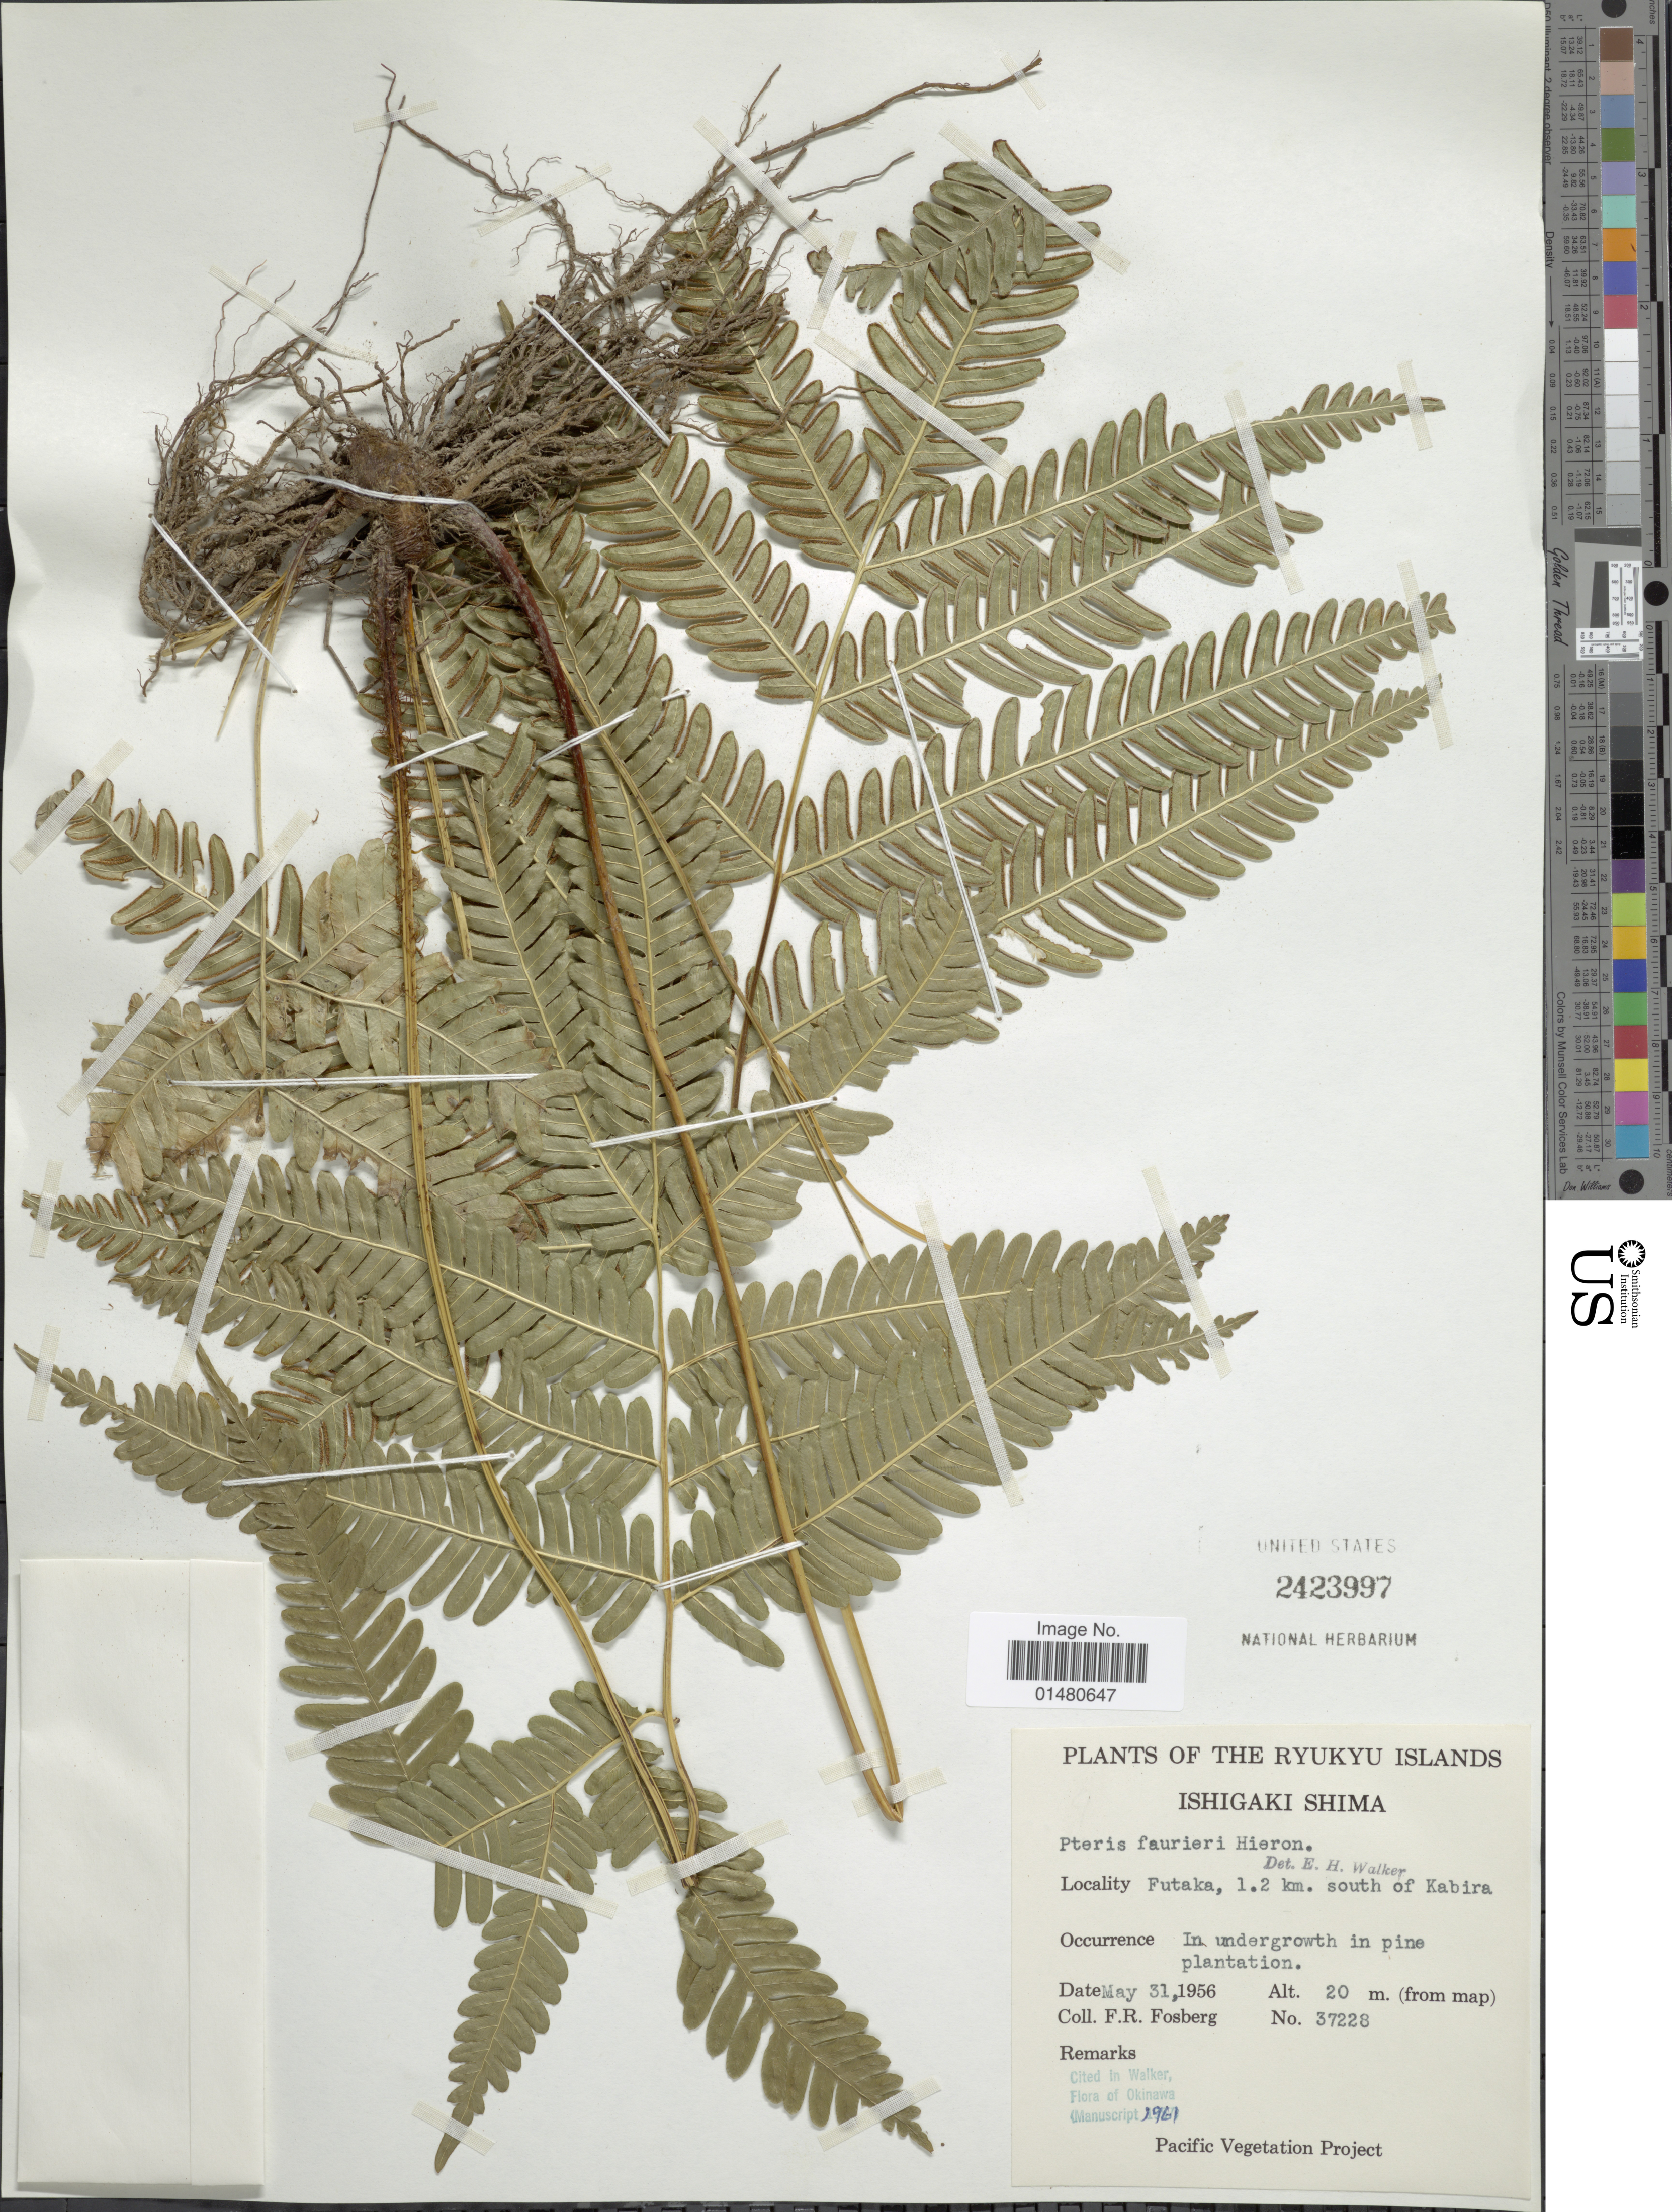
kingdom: Plantae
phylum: Tracheophyta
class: Polypodiopsida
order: Polypodiales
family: Pteridaceae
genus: Pteris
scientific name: Pteris fauriei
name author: Hieron.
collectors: F. R. Fosberg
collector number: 37228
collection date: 1956-05-31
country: Japan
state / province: Okinawa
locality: The Ryukyu Islands, Ishigaki Shima, Futaka, 1.2 km. south of Kabira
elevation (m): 20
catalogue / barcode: US 2423997